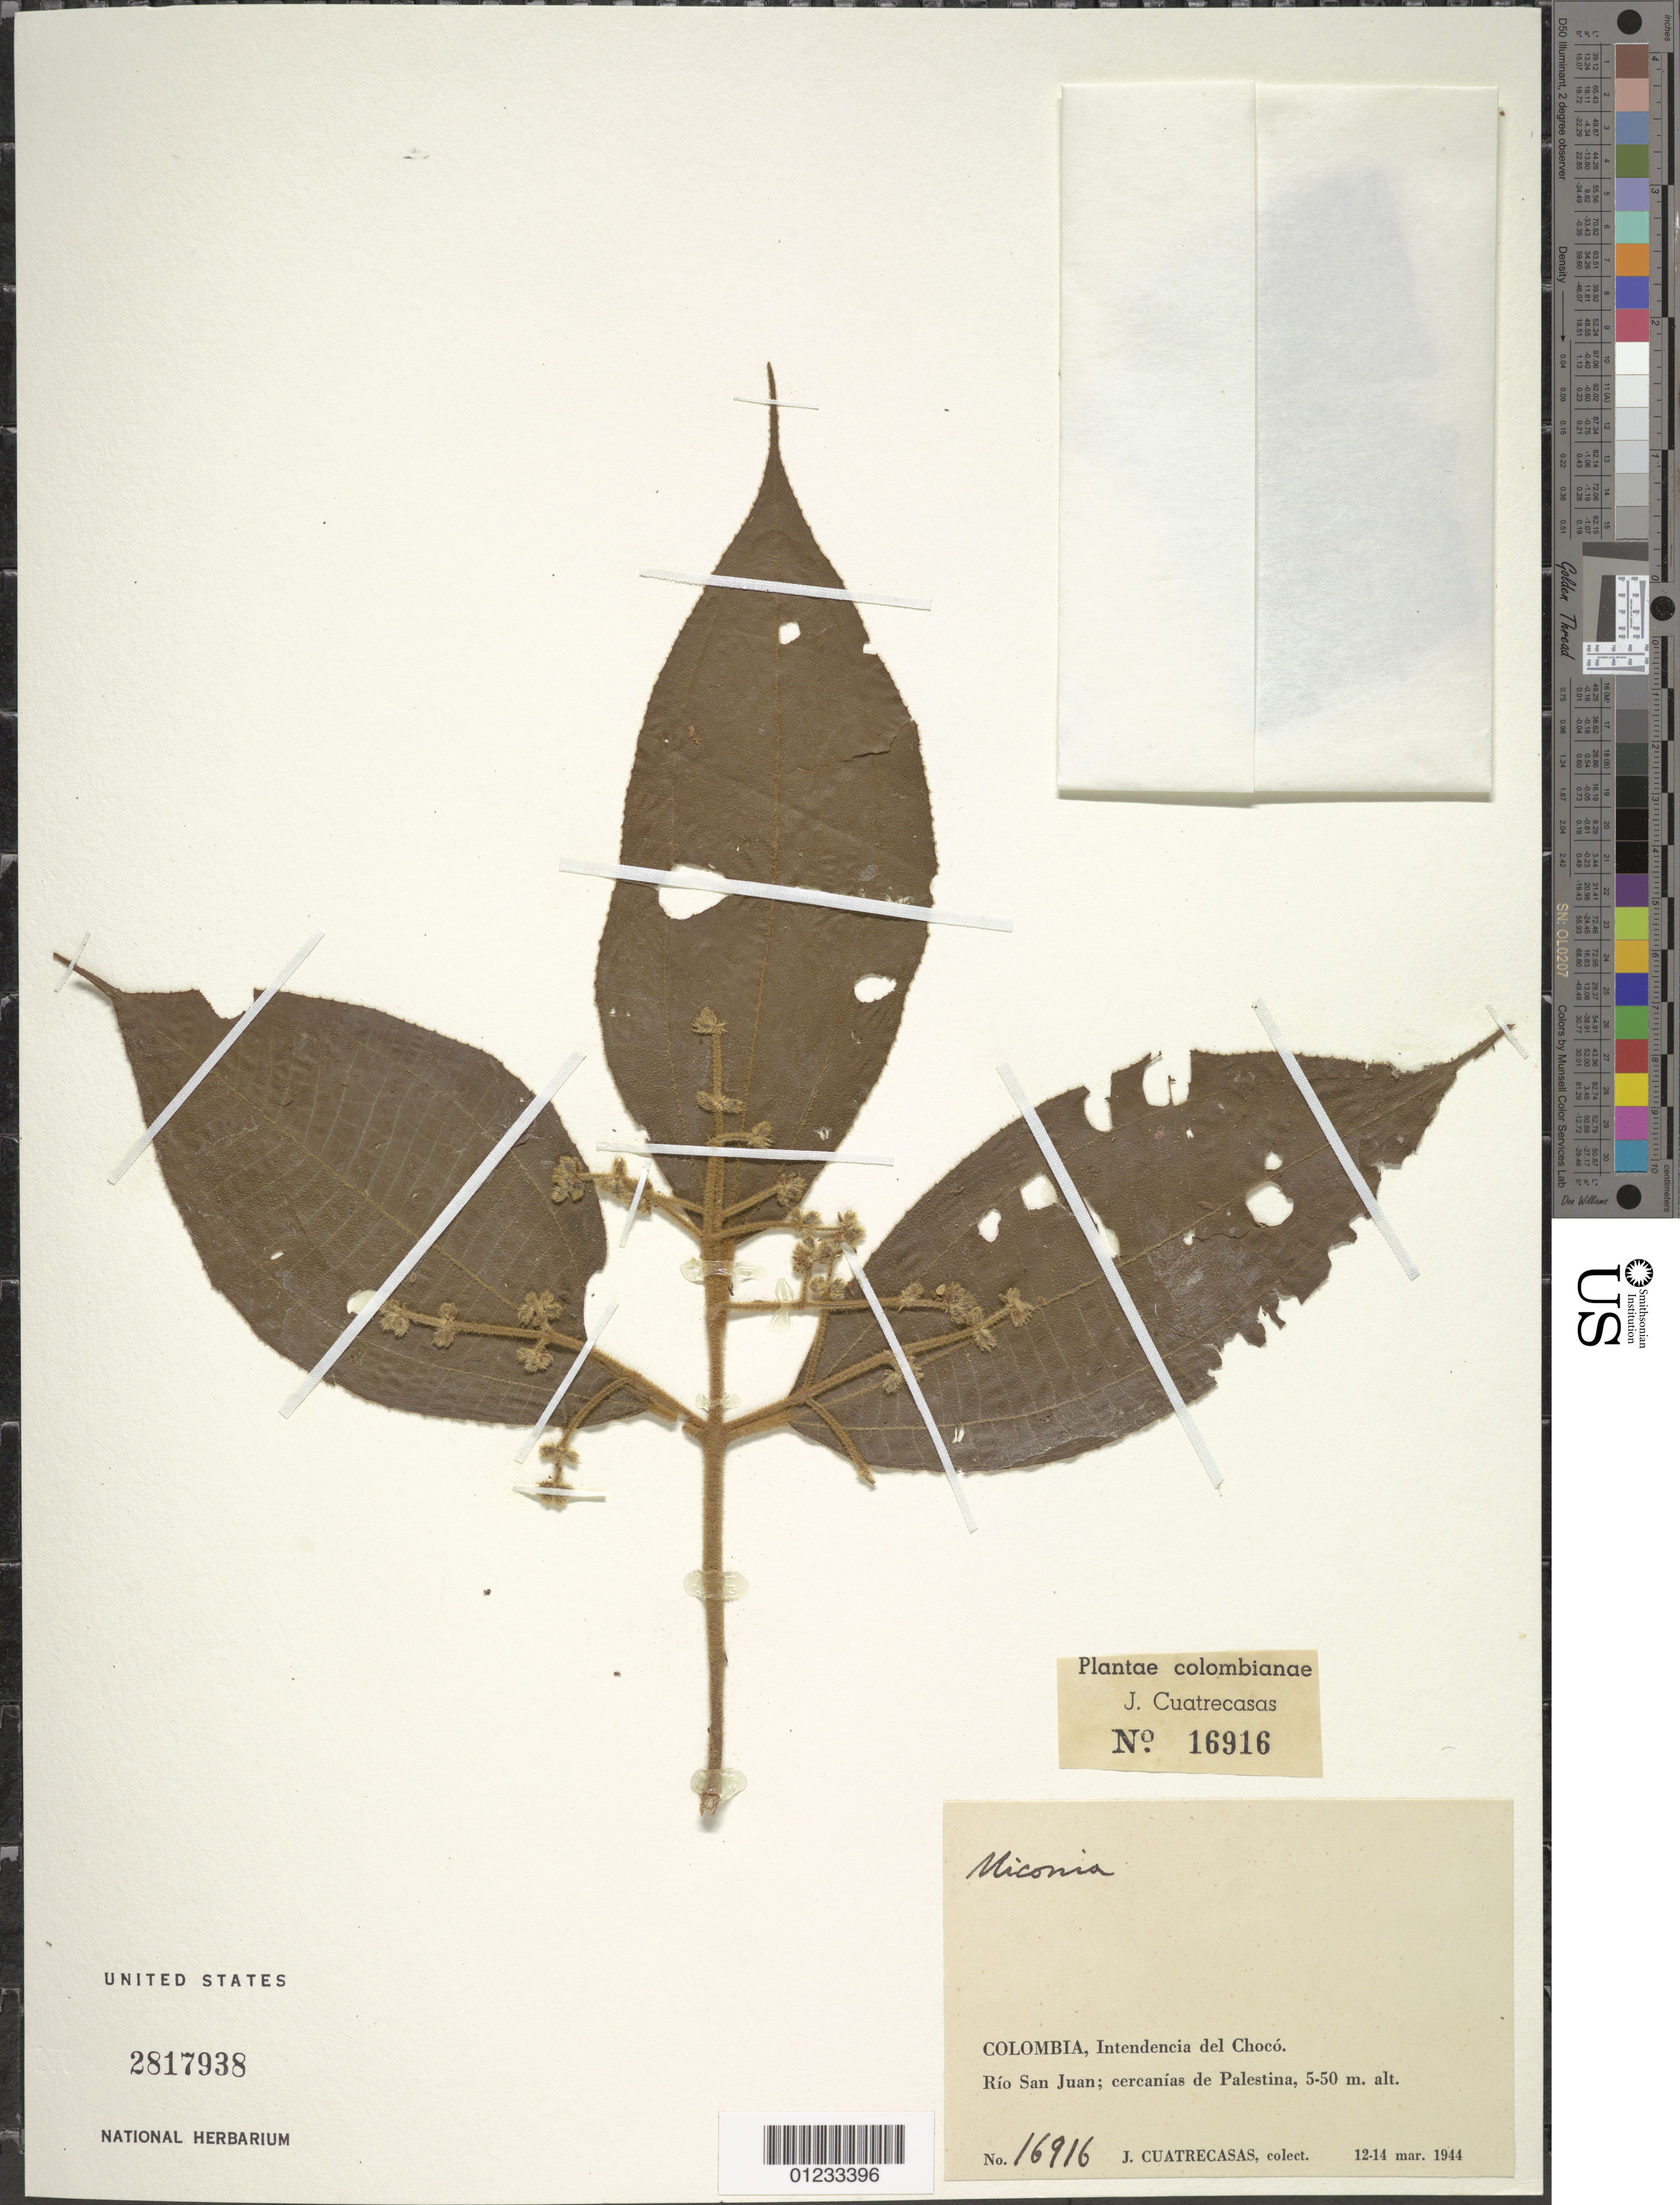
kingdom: Plantae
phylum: Tracheophyta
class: Magnoliopsida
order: Myrtales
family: Melastomataceae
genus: Miconia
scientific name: Miconia stipitata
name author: Gleason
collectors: J. Cuatrecasas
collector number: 16916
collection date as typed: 12 Mar 1944 to 14 Mar 1944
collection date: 1944-03-12/1944-03-14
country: Colombia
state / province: Chocó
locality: Rio San Juan, Cercanias de Palestina.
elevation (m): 5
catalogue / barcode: US 2817938